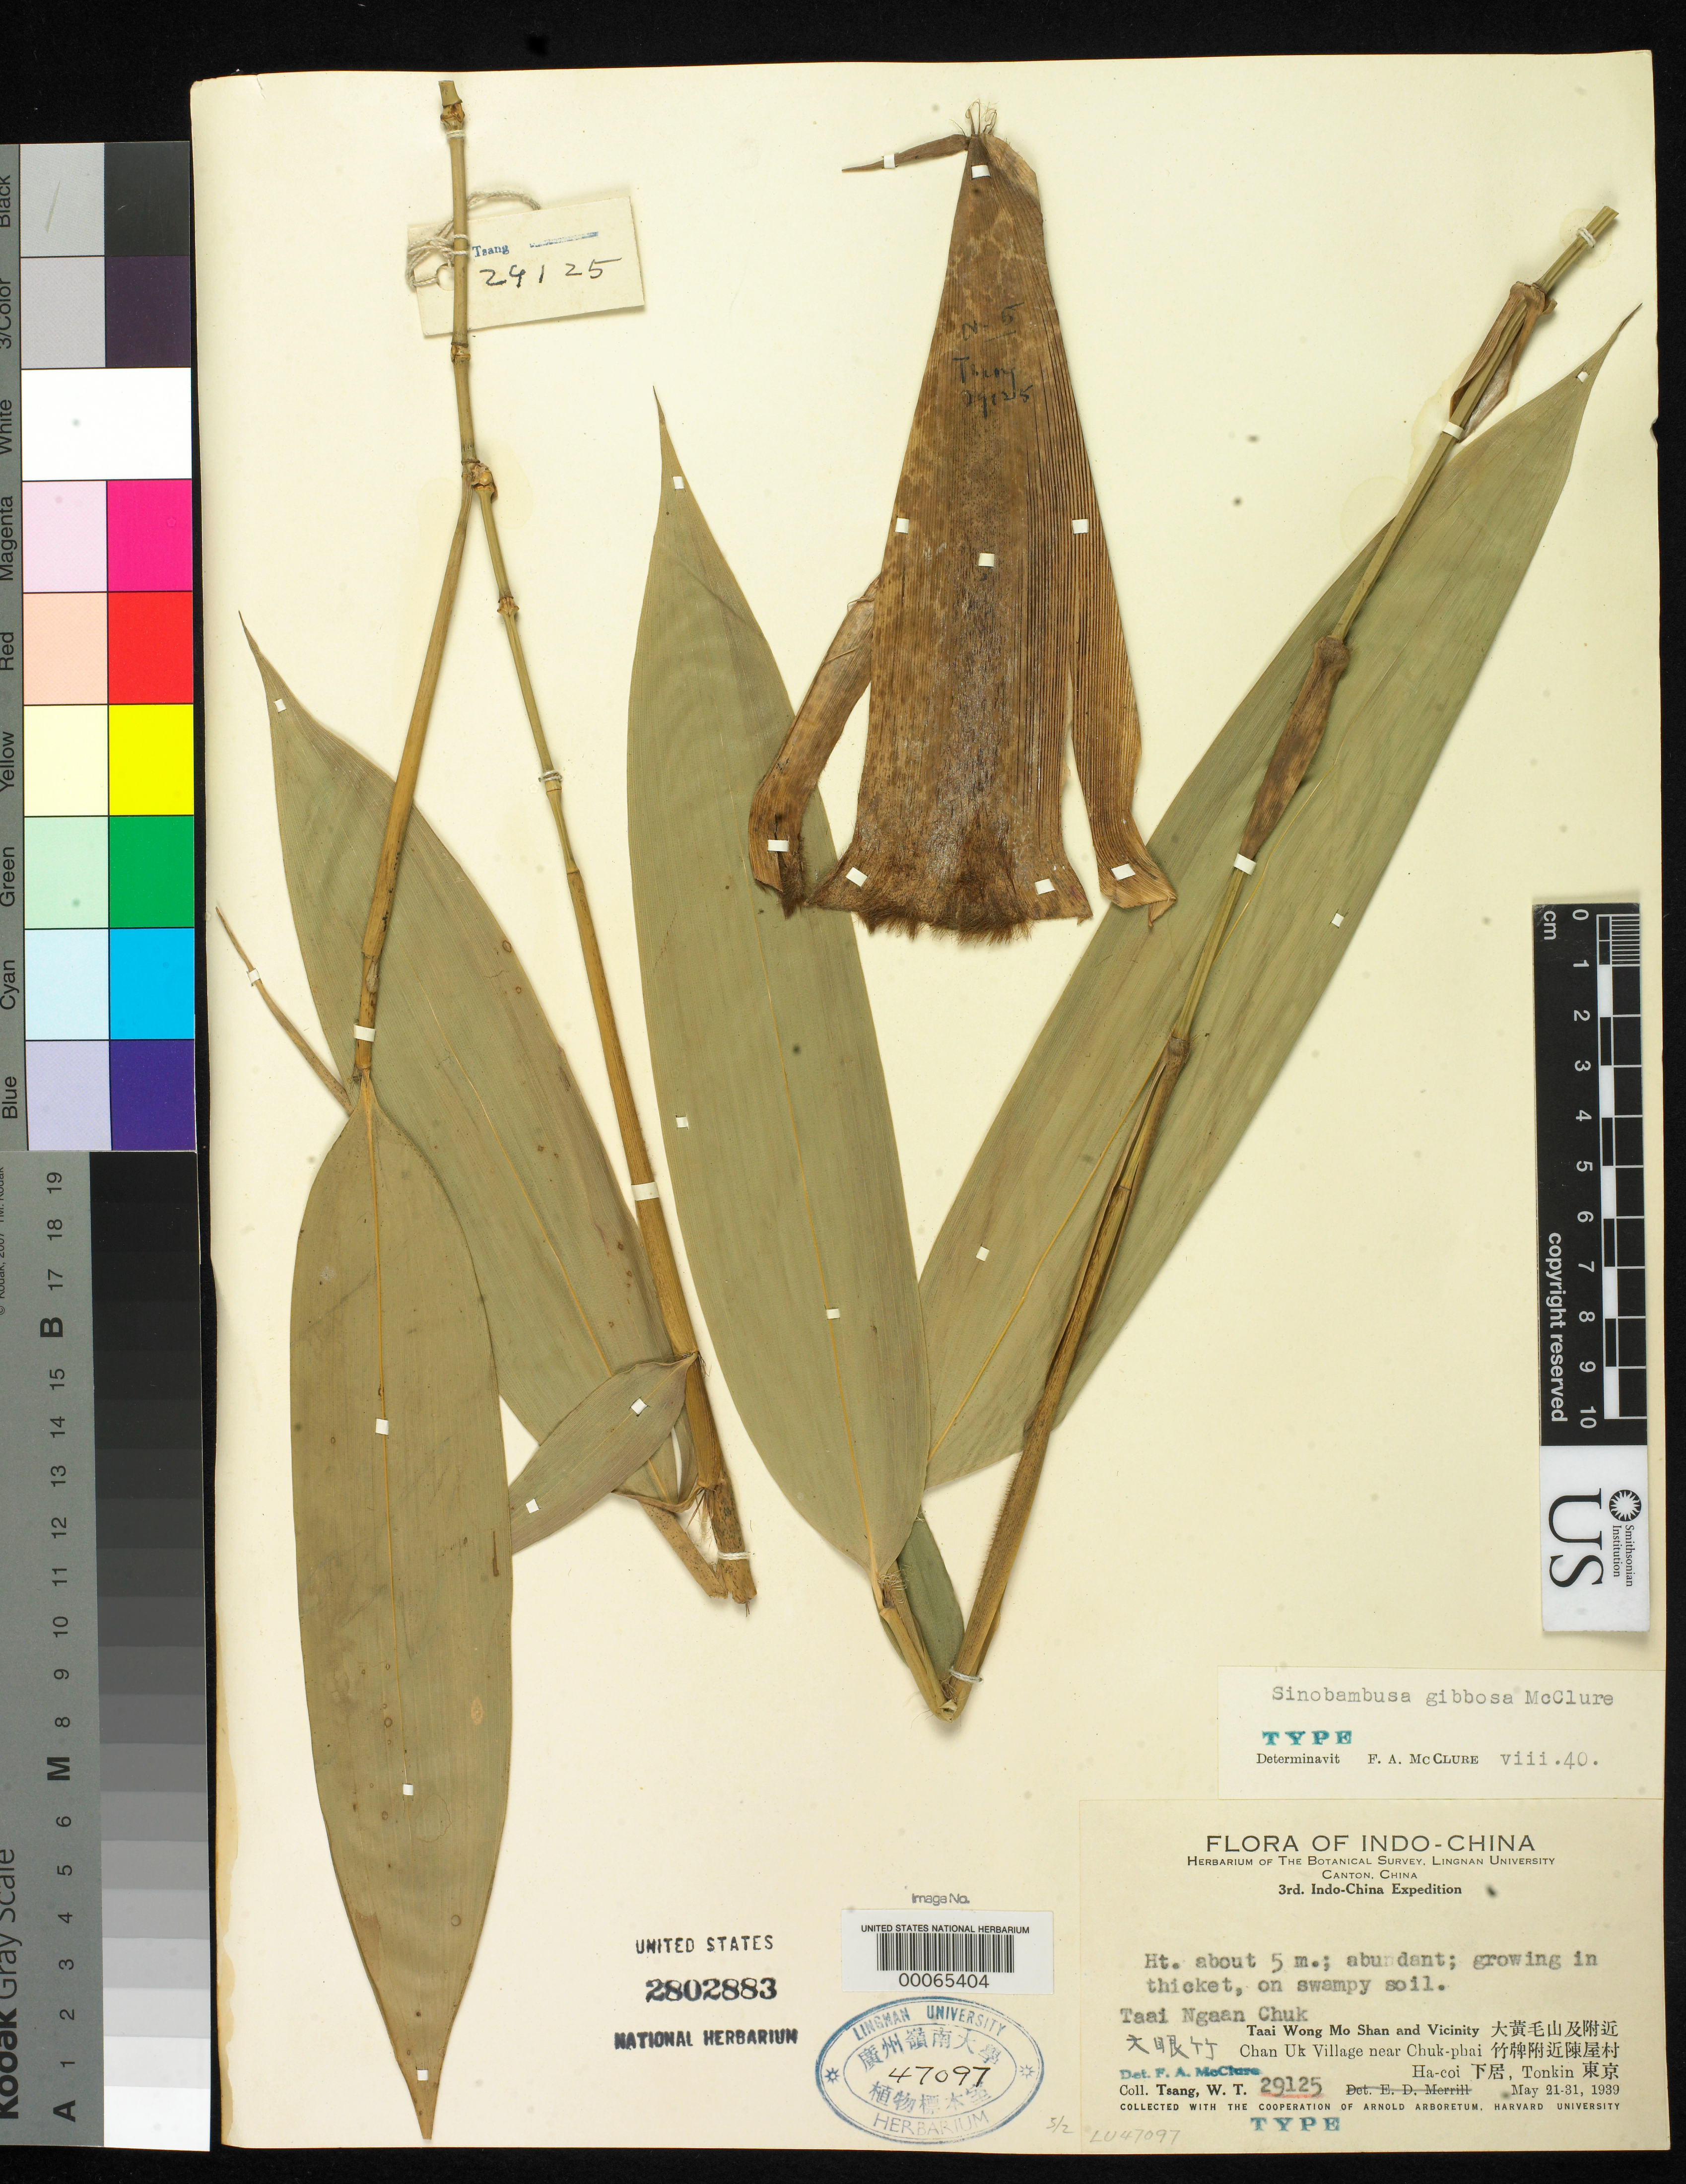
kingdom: Plantae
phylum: Tracheophyta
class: Liliopsida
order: Poales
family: Poaceae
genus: Sinobambusa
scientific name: Sinobambusa gibbosa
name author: McClure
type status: Isotype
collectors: W. T. Tsang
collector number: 29125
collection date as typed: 29 May 1939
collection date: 1939-05-29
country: Vietnam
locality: Ha-coi, Taai Wong Mo Shan and vicinity, Chan Uk village near Chuk-phai.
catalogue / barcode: US 2802883